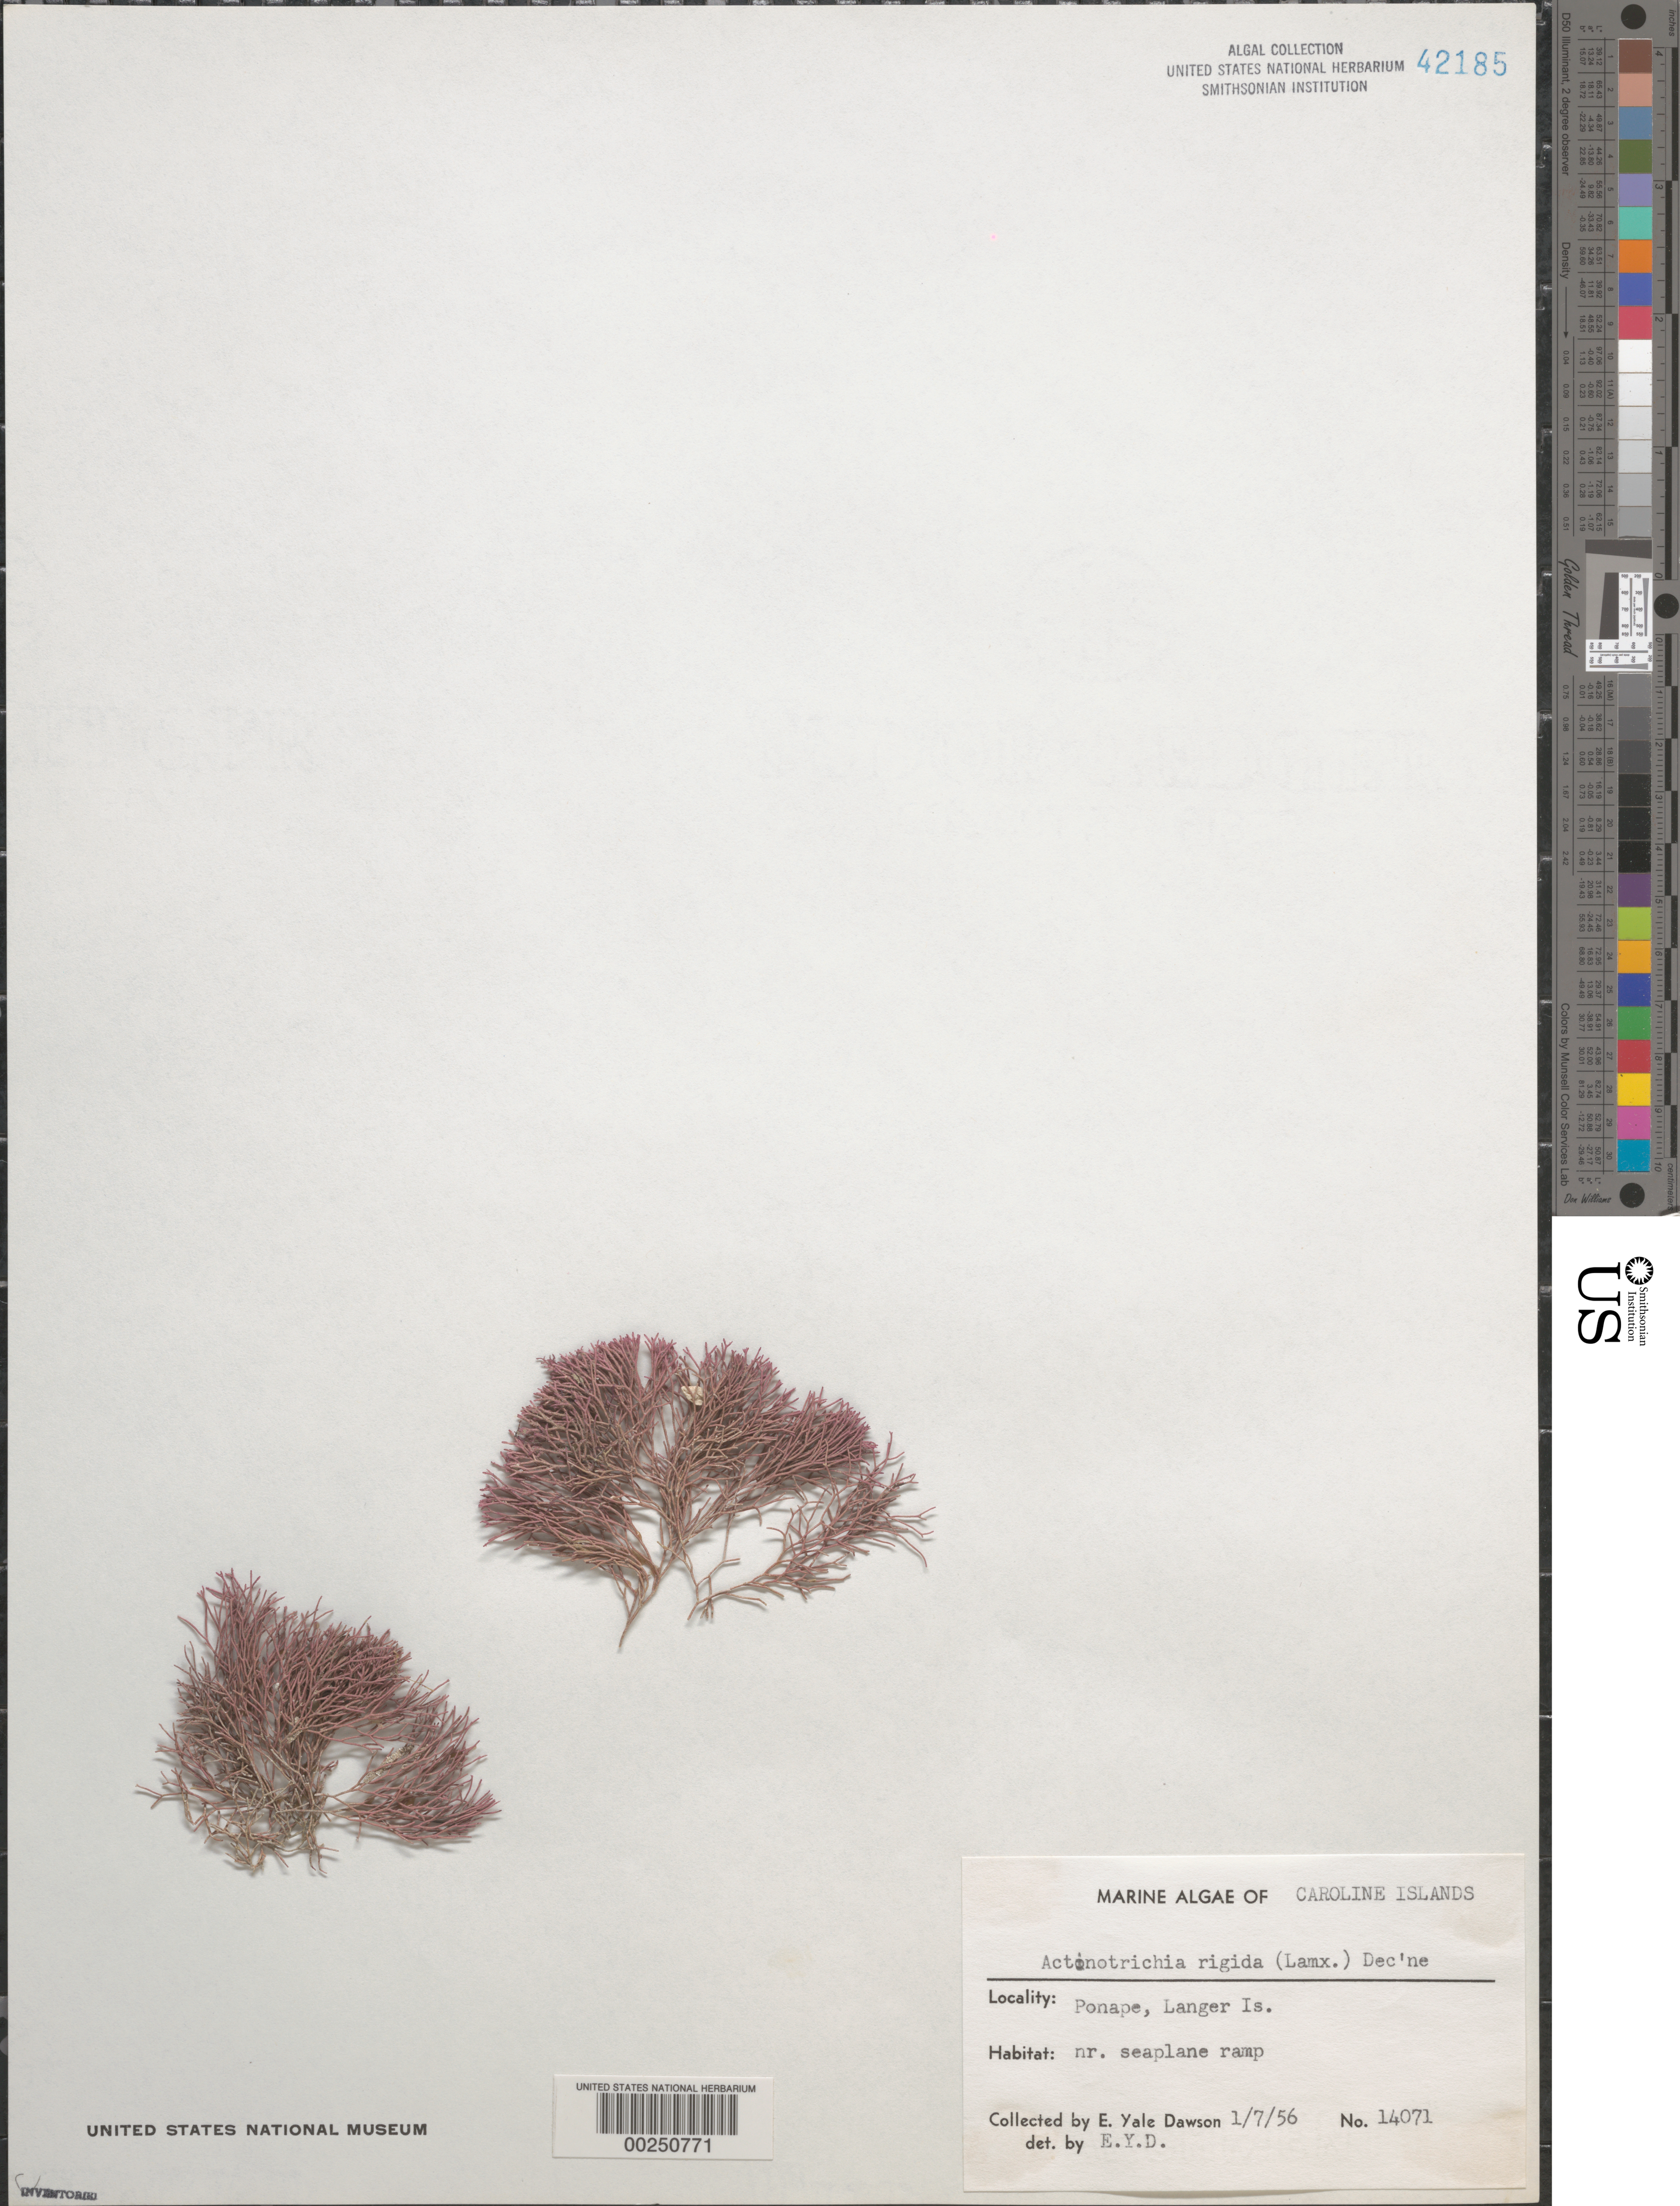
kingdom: Plantae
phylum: Rhodophyta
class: Florideophyceae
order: Nemaliales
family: Galaxauraceae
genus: Actinotrichia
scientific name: Actinotrichia fragilis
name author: (Forssk.) Børgesen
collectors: E. Y. Dawson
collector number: EYD 14071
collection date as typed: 07 Jan 1956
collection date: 1956-01-07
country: Micronesia, Federated States of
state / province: Pohnpei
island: Lenger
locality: Langer [= Lenger I.]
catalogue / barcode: US 42185